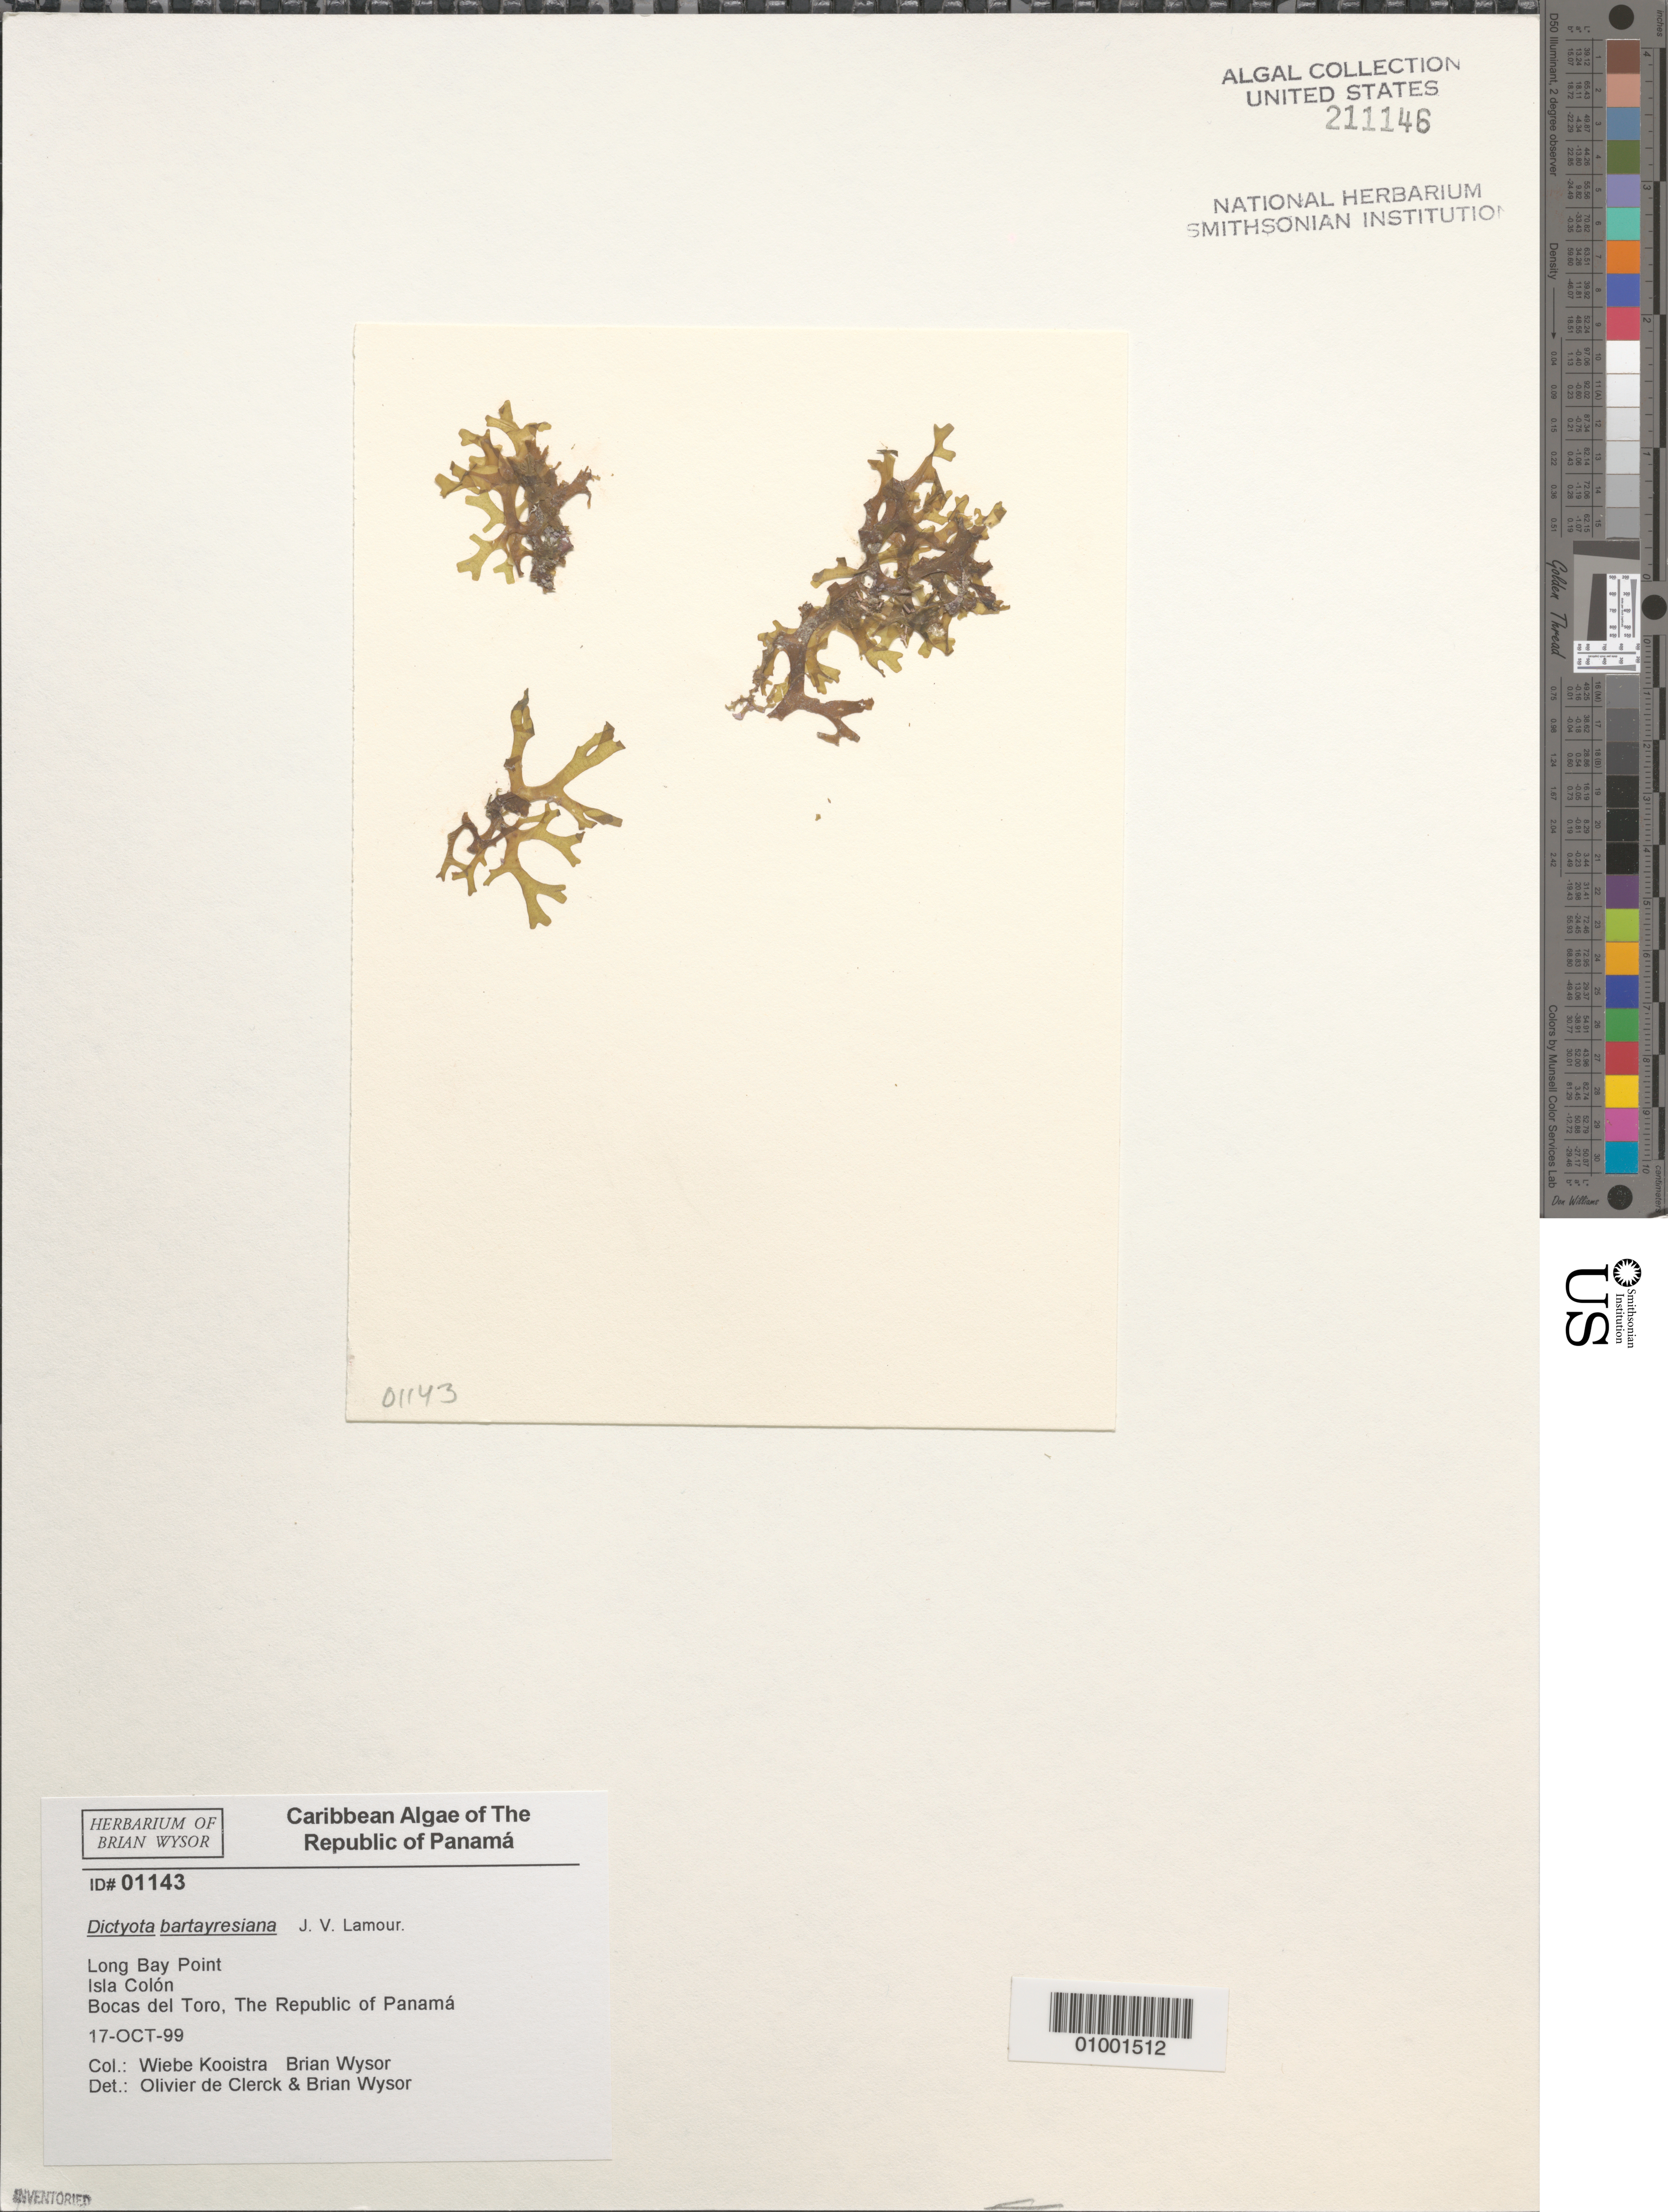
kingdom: Chromista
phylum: Ochrophyta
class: Phaeophyceae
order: Dictyotales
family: Dictyotaceae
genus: Dictyota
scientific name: Dictyota bartayresiana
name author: J.V.Lamouroux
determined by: de Clerck, O.; Wysor, B.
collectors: B. Wysor & W. Kooistra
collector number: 01143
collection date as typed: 17 Oct 1999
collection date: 1999-10-17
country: Panama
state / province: Bocas del Toro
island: Colón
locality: Long Bay Point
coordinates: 9 24' 00" N, 82 13' 39" W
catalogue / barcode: US 211146